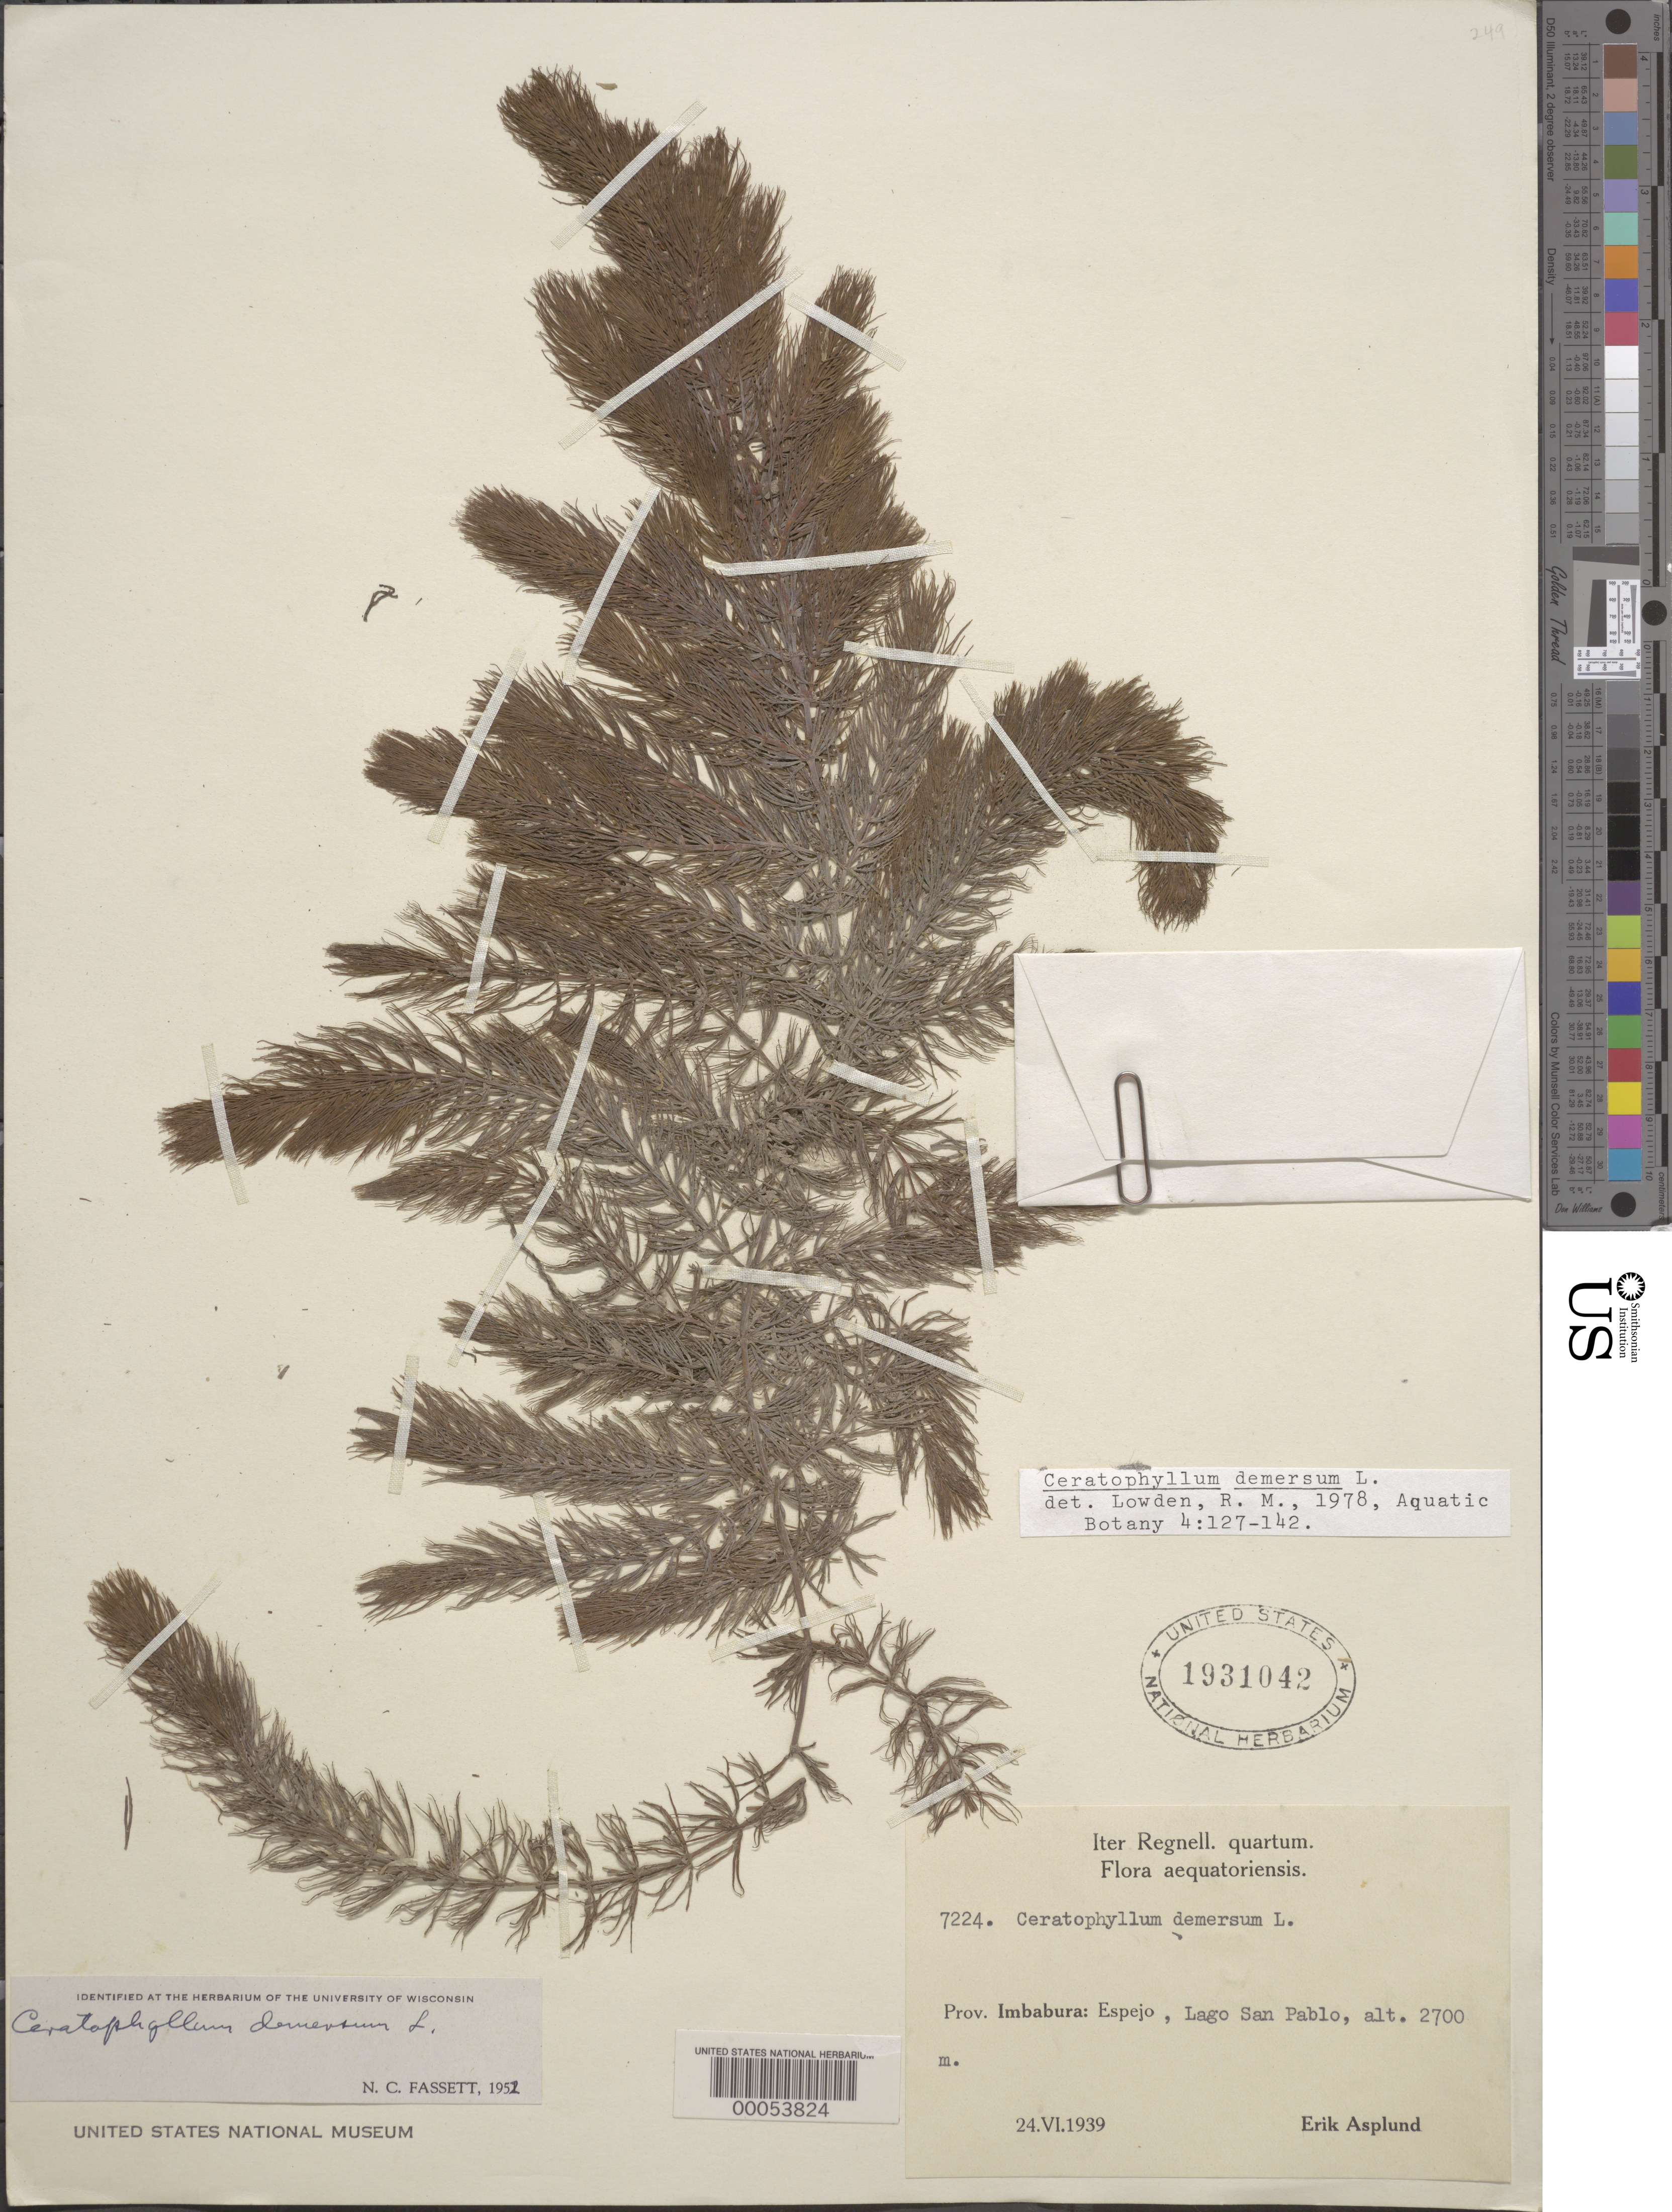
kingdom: Plantae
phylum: Tracheophyta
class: Magnoliopsida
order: Ceratophyllales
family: Ceratophyllaceae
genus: Ceratophyllum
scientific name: Ceratophyllum demersum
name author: L.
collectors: E. Asplund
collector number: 7224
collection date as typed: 24 Jun 1939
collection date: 1939-06-24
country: Ecuador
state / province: Imbabura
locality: Espejo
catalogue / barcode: US 1931042